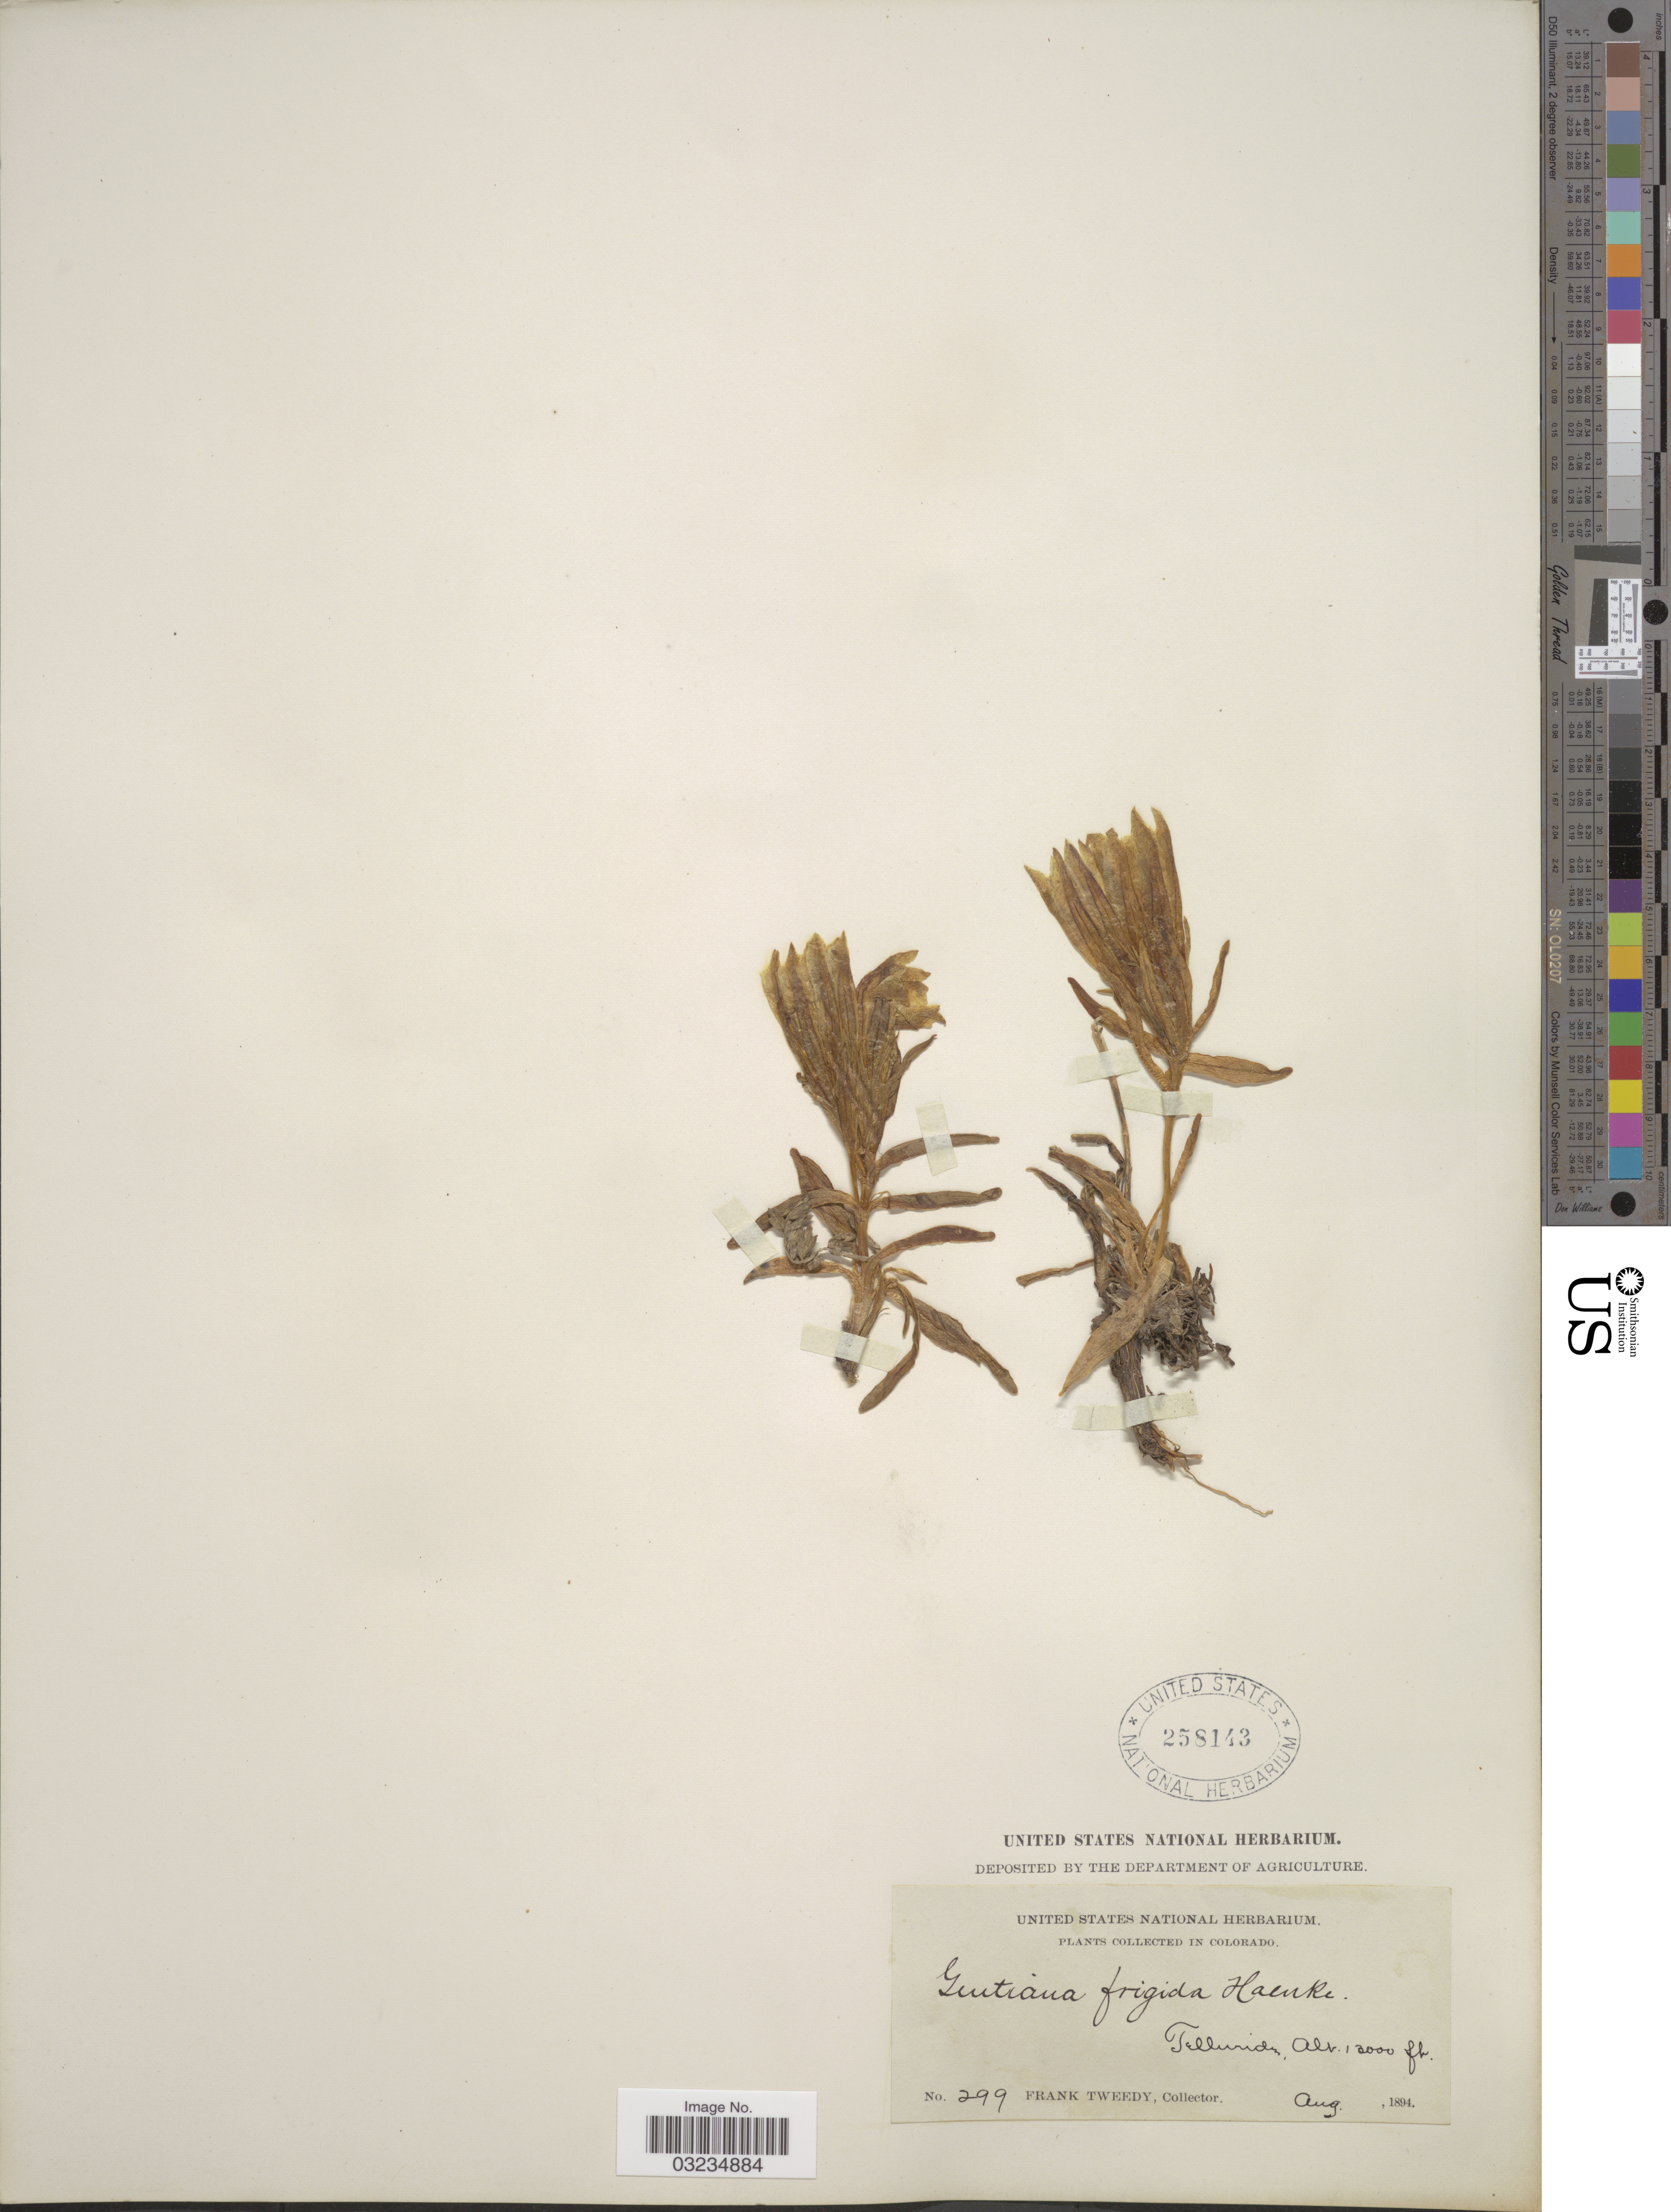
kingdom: Plantae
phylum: Tracheophyta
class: Magnoliopsida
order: Gentianales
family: Gentianaceae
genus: Gentiana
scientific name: Gentiana romanzovii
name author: Ledeb. ex Bunge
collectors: F. Tweedy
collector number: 299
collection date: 1894-08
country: United States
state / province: Colorado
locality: Telluride.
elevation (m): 3962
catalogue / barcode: US 258143